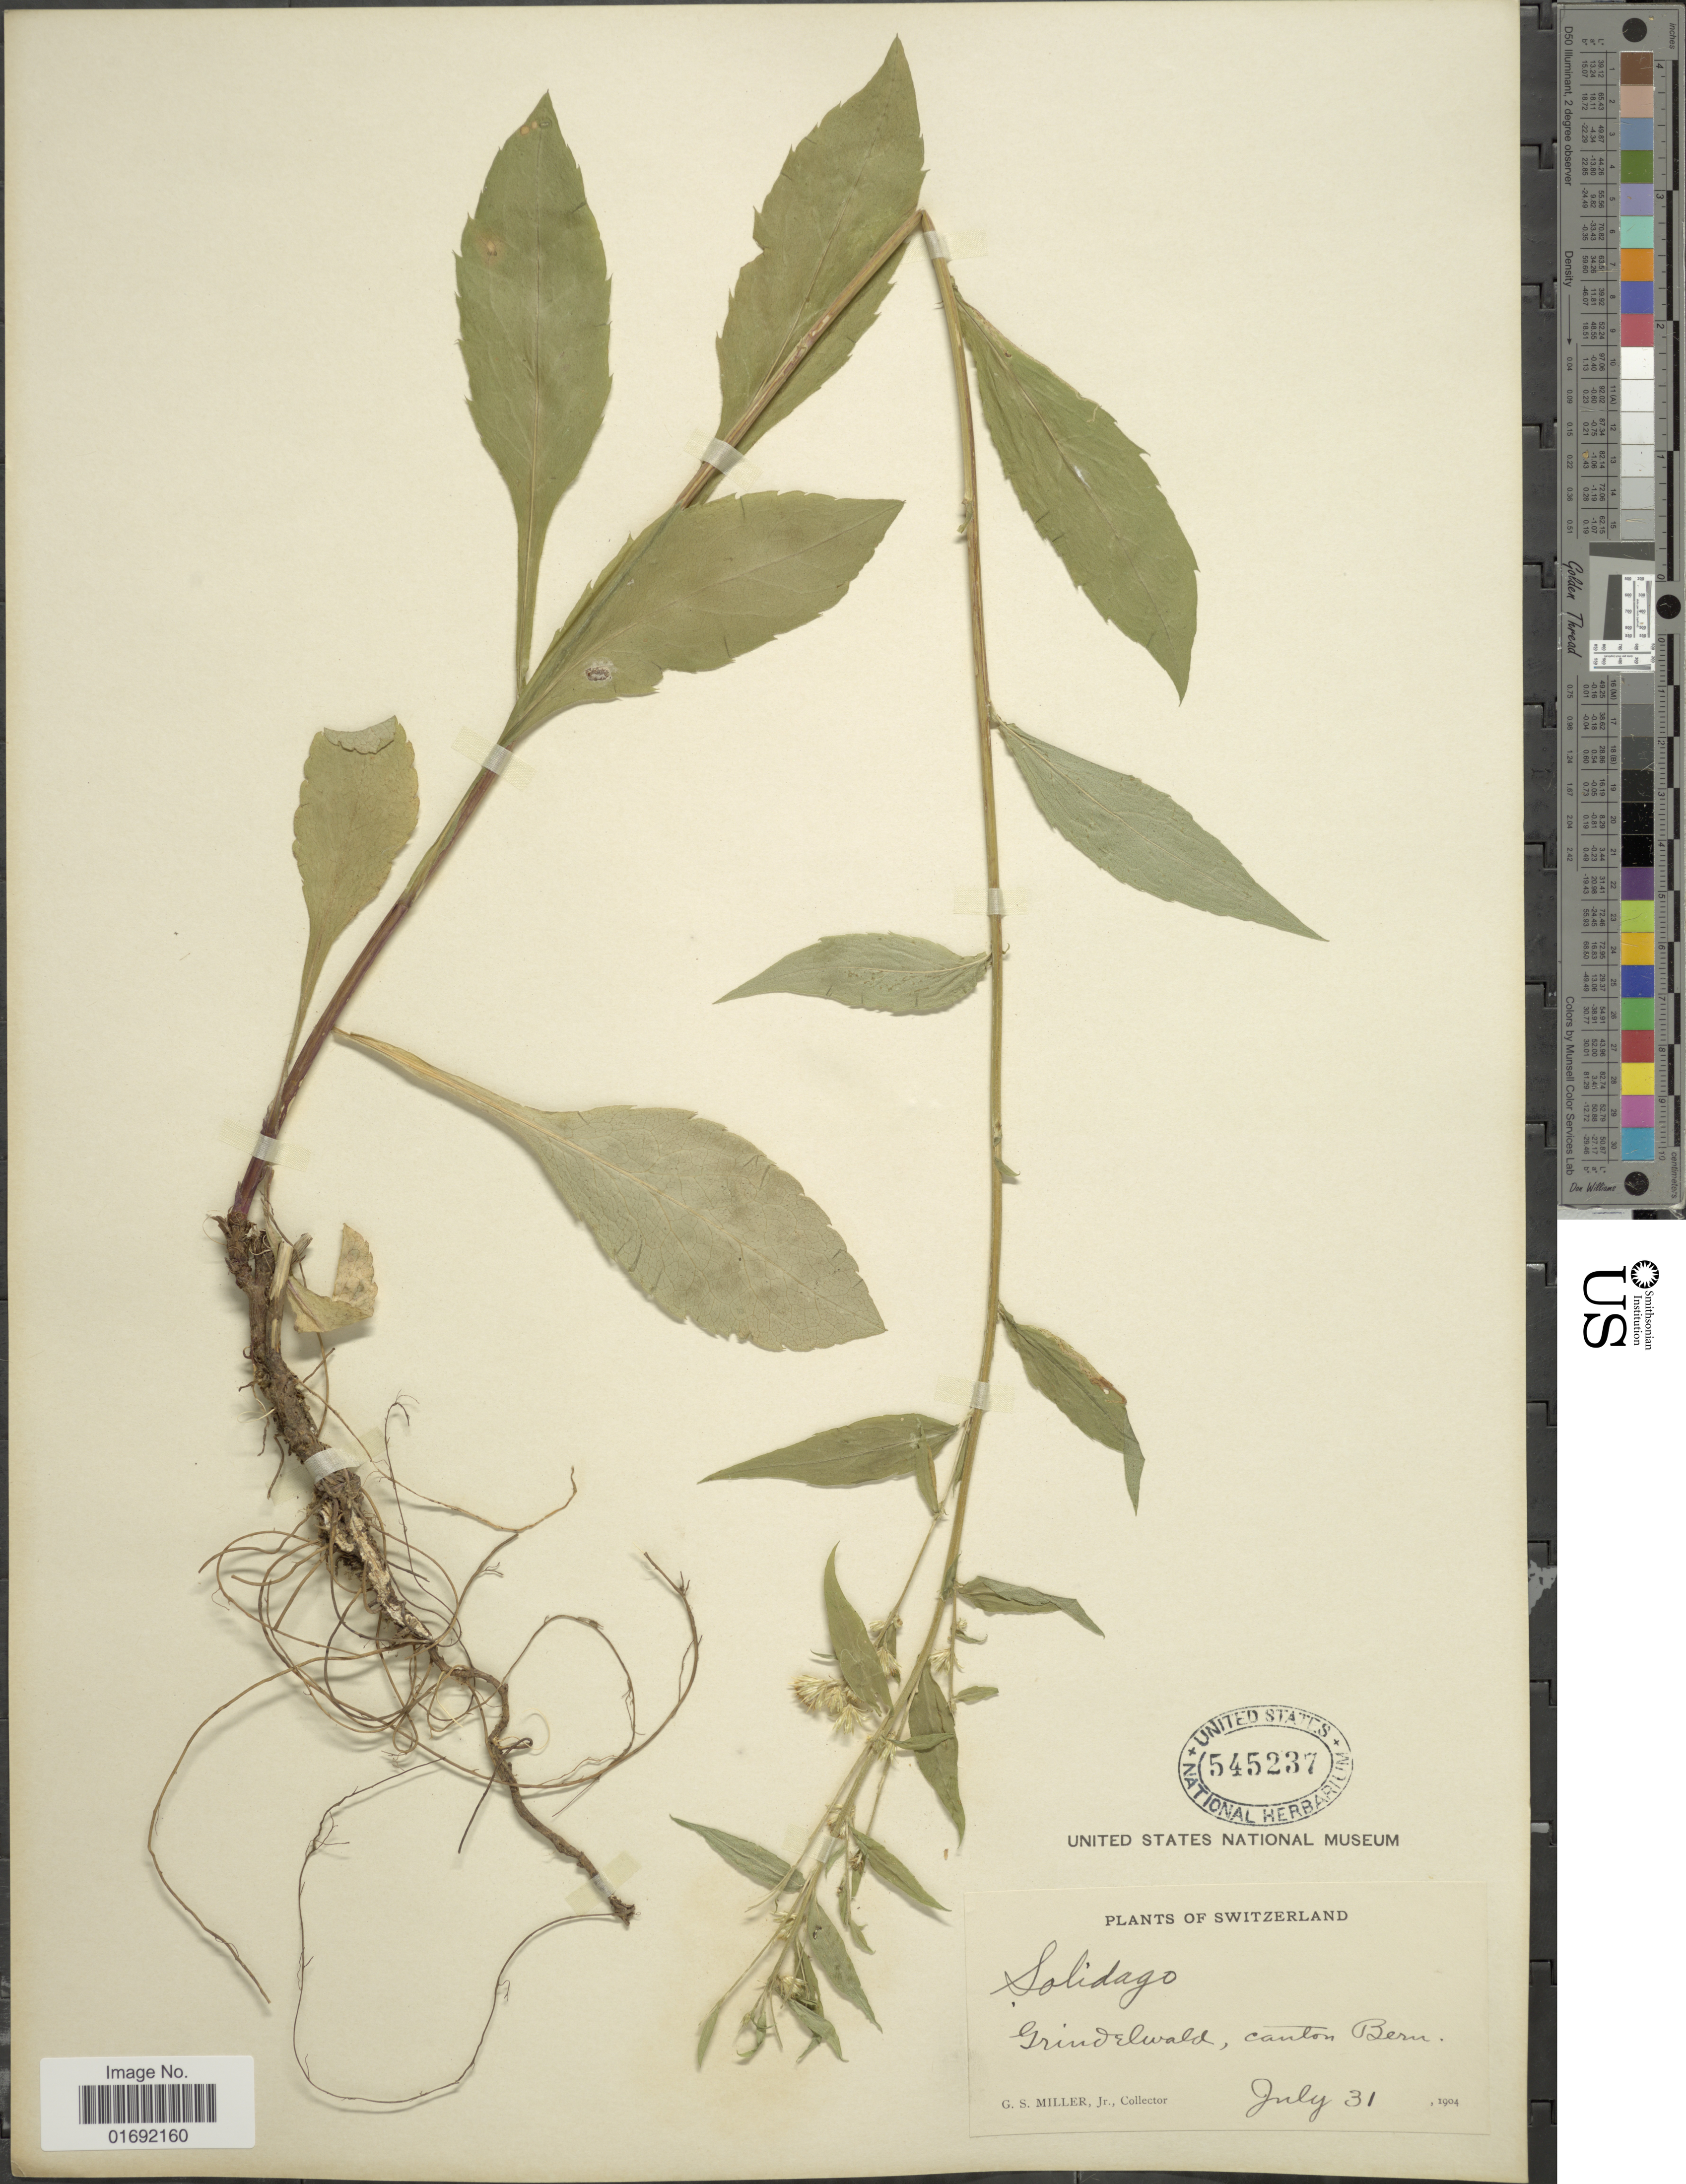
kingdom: Plantae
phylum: Tracheophyta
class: Magnoliopsida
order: Asterales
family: Asteraceae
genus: Solidago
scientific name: Solidago virgaurea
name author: L.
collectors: G. S. Miller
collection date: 1904-07-31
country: Switzerland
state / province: Bern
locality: Grindelwald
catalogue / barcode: US 545237